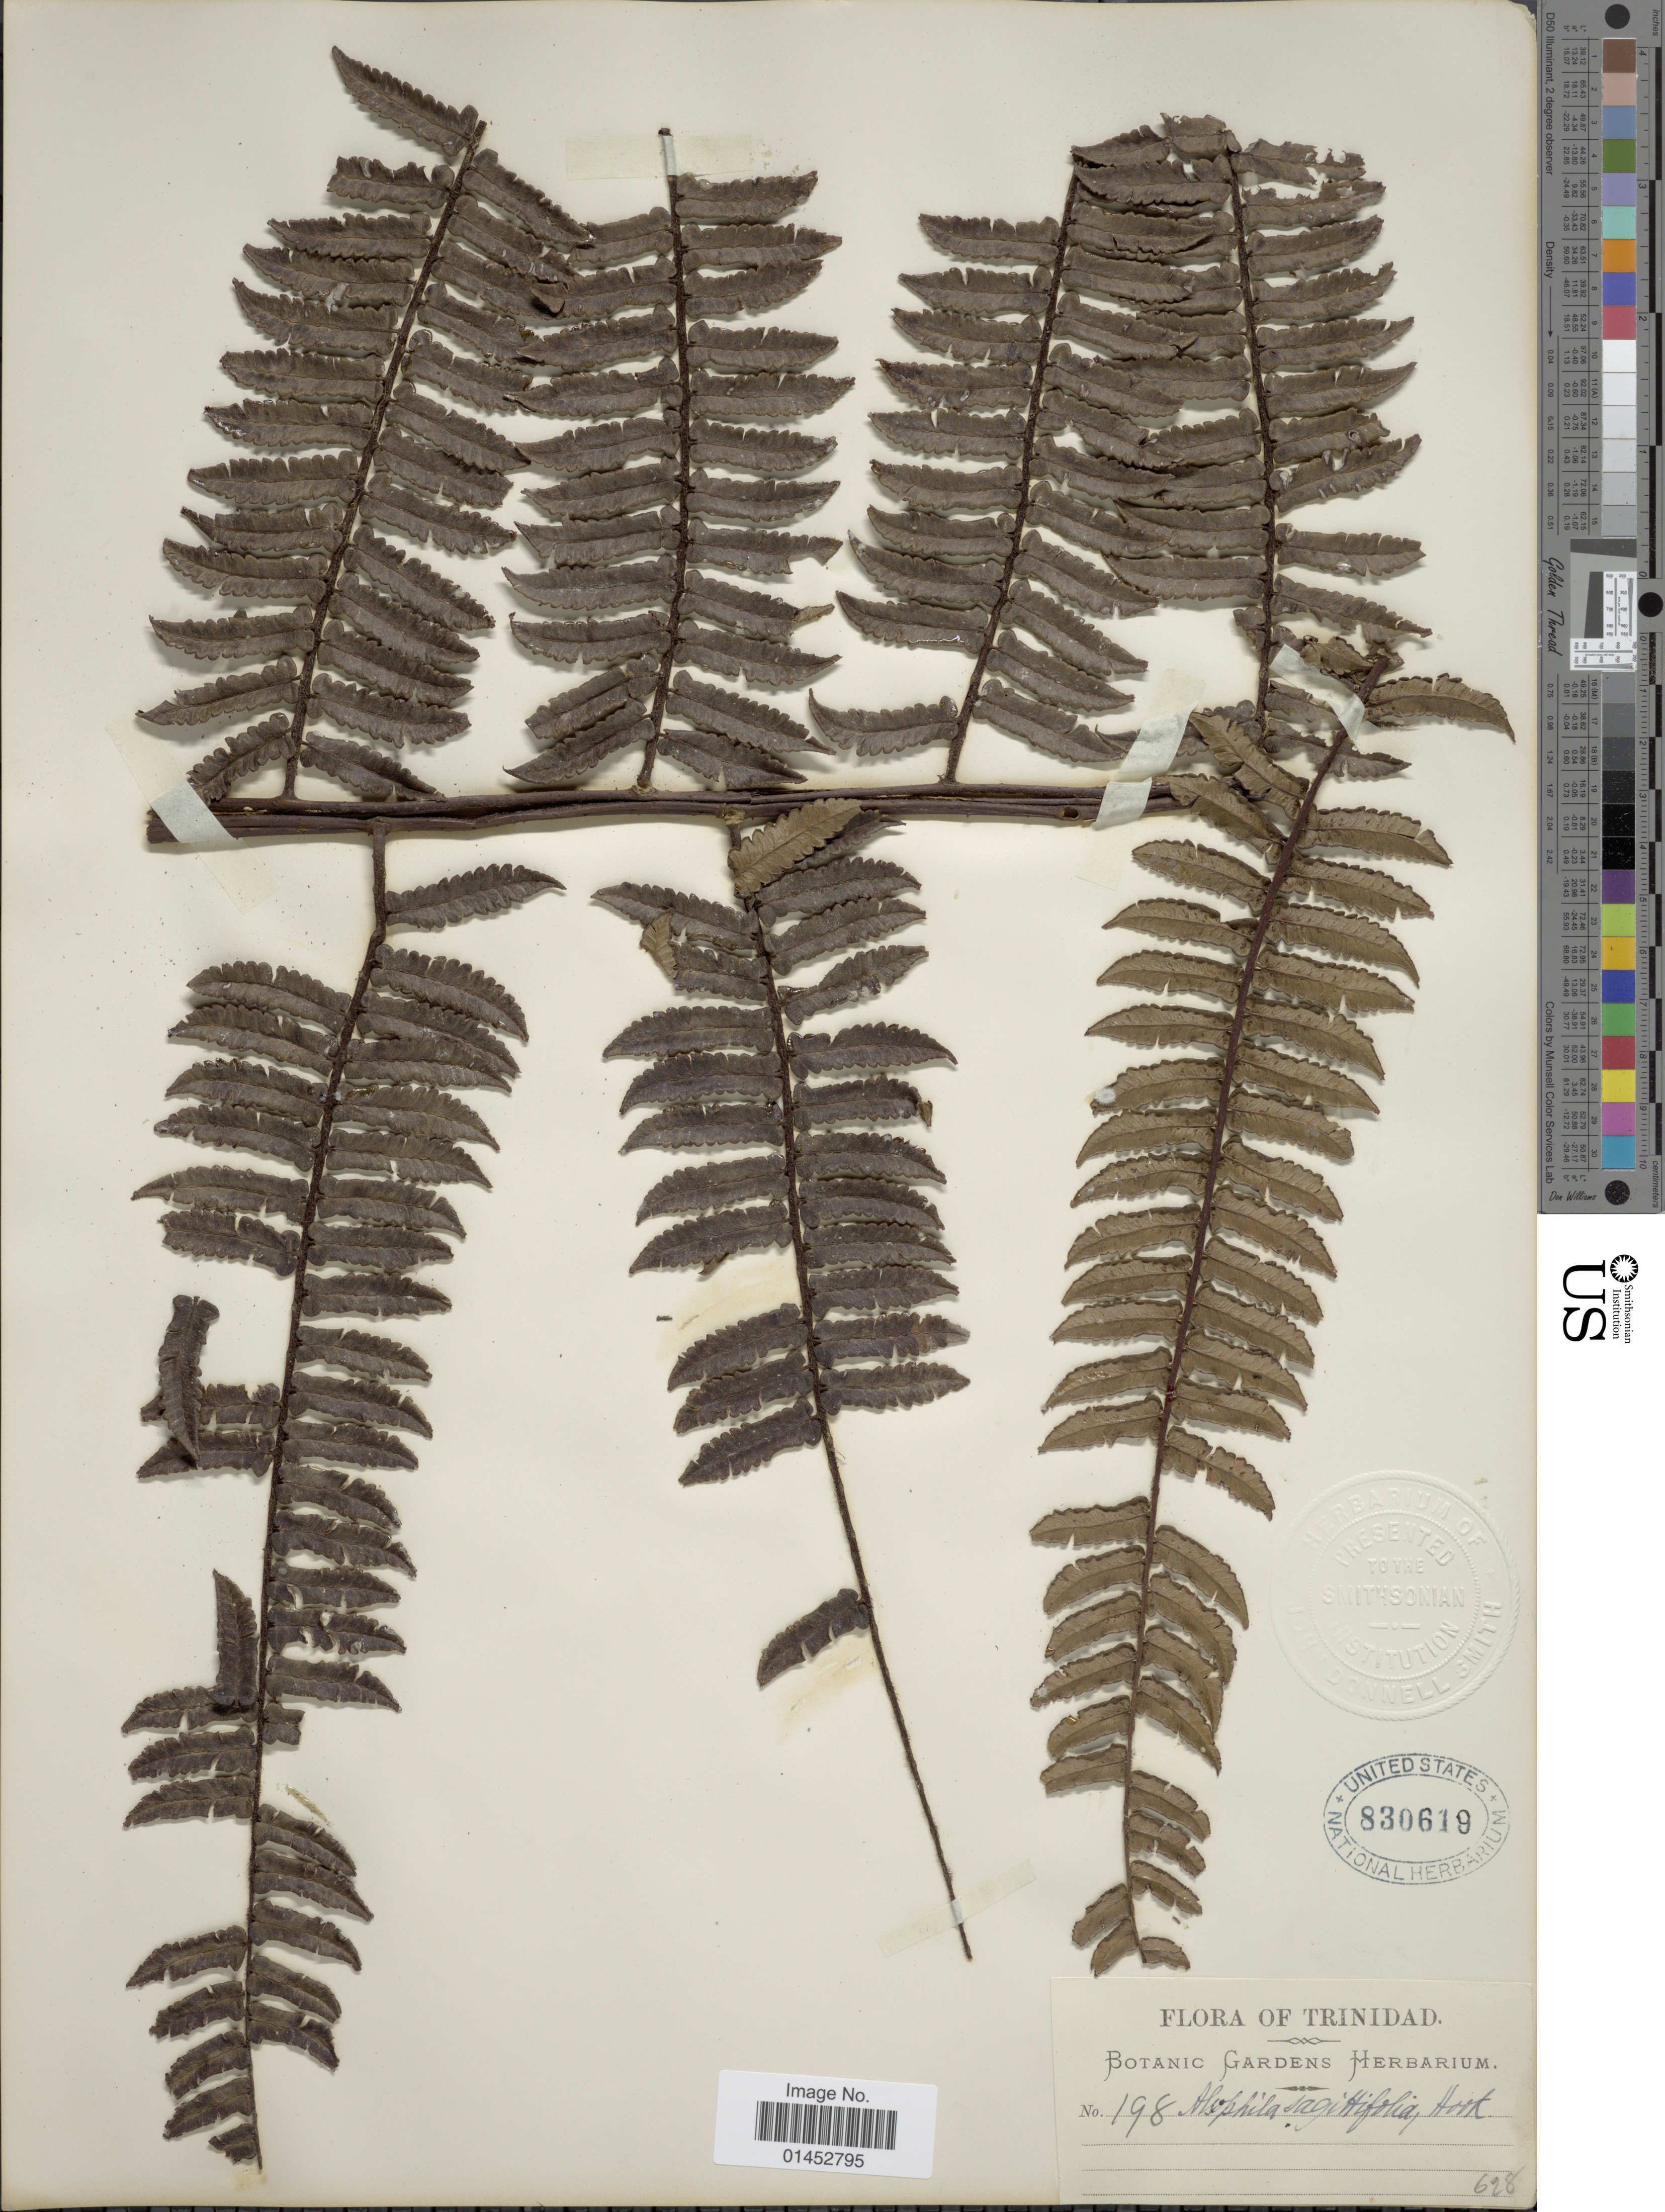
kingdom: Plantae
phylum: Tracheophyta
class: Polypodiopsida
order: Cyatheales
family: Cyatheaceae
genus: Cyathea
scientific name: Cyathea sagittifolia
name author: (Hook.) Domin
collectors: Botanic Gardens Herbarium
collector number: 198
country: Trinidad and Tobago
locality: Trinidad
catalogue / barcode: US 830619